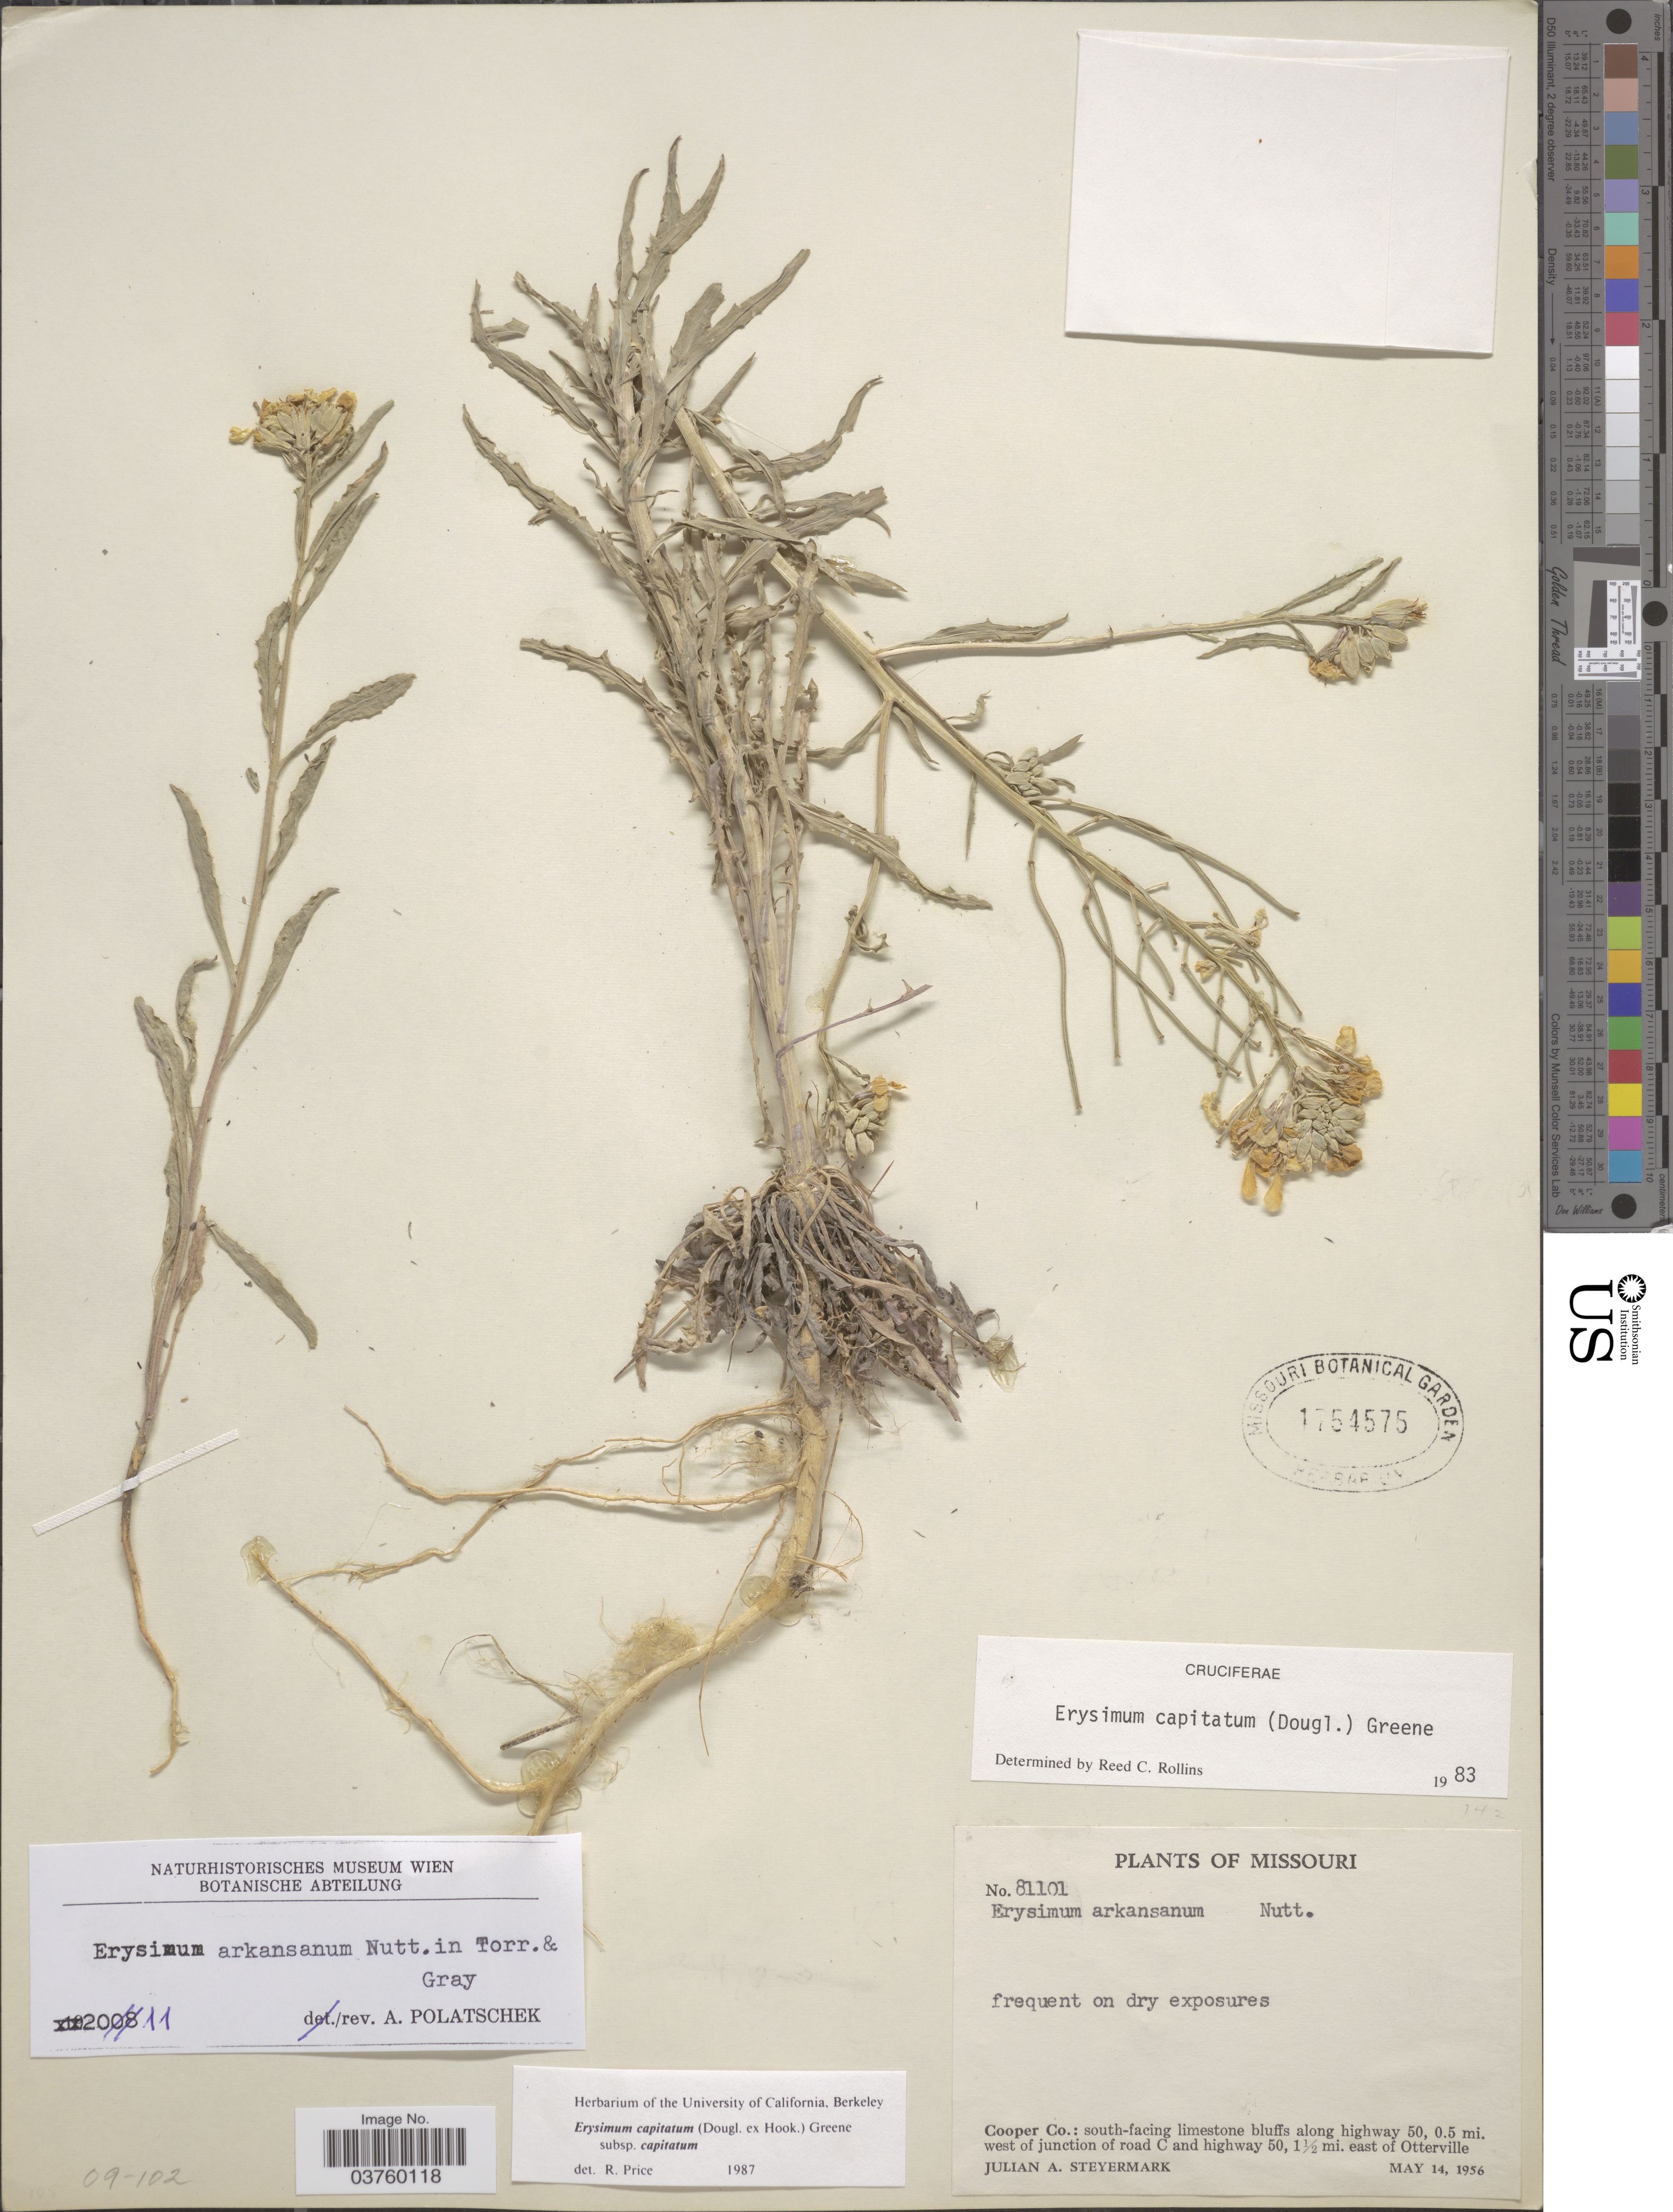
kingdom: Plantae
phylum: Tracheophyta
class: Magnoliopsida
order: Brassicales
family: Brassicaceae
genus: Erysimum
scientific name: Erysimum arkansanum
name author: Nutt.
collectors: J. Steyermark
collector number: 81101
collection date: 1956-05-14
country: United States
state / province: Missouri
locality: Cooper Co.: south-facing limestone bluffs along highway 50, 0.5 mi. west of junction of road C and highway 50, 1½ mi. east of Otterville.